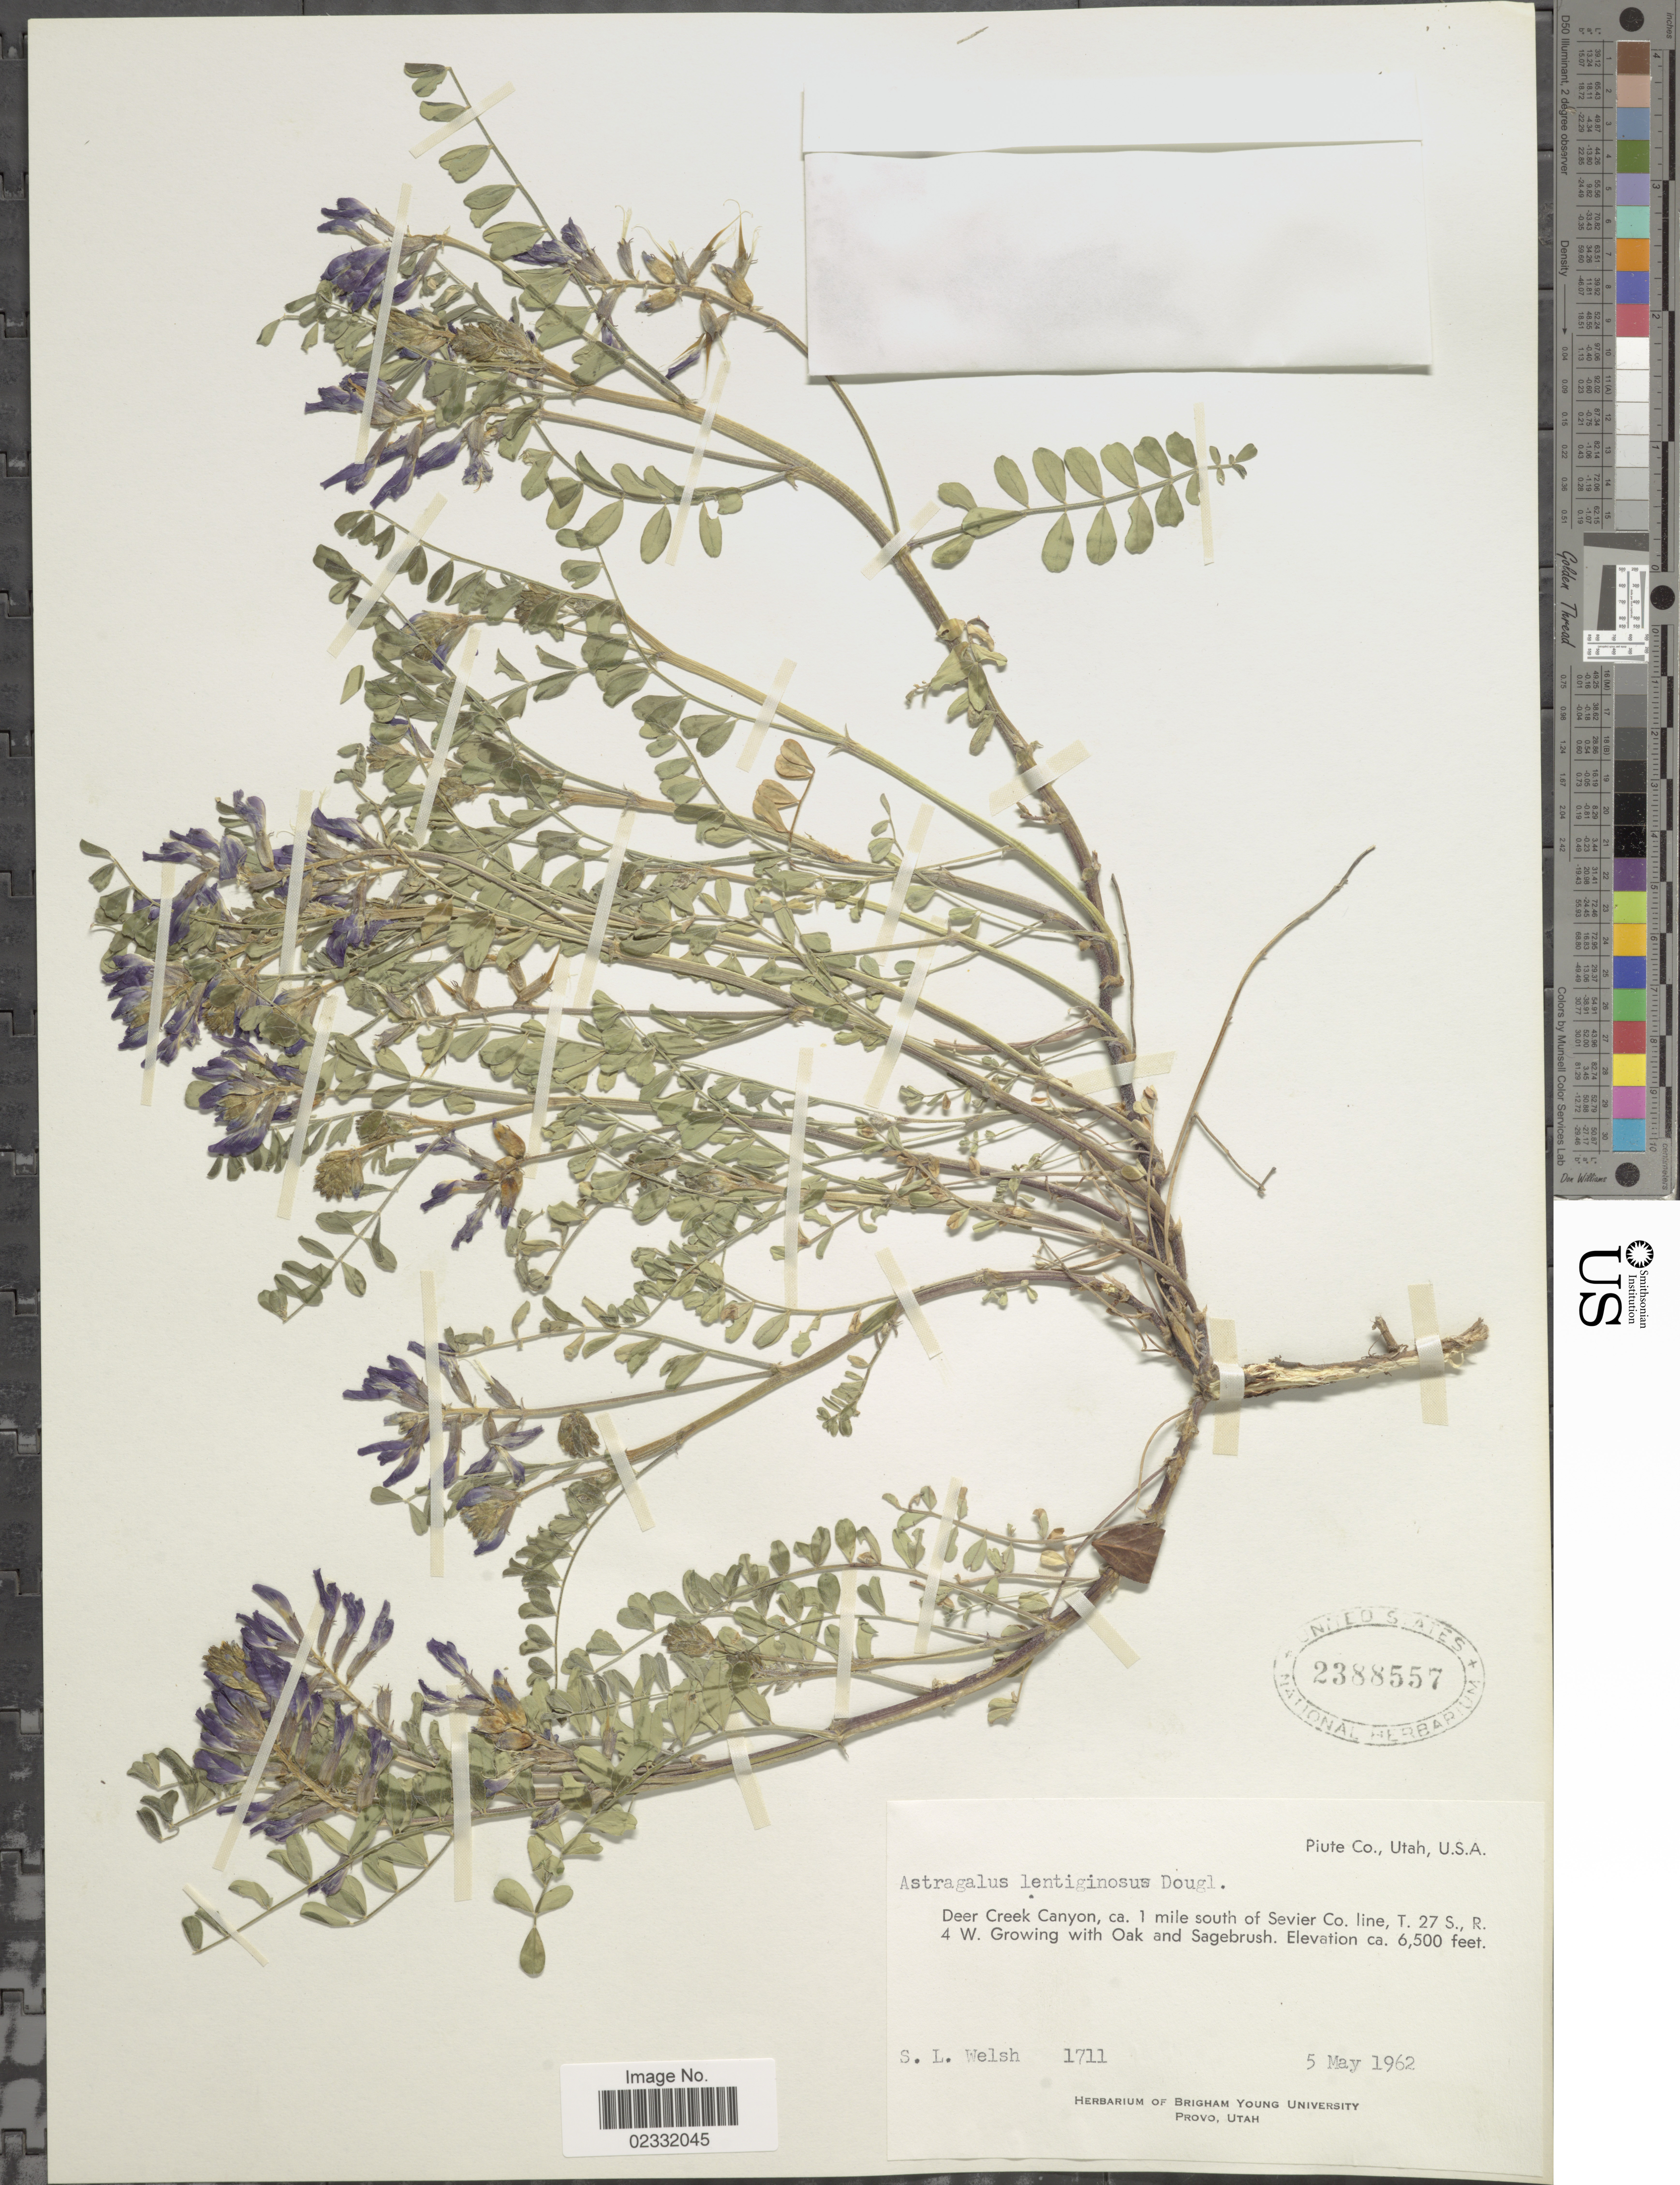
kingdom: Plantae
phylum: Tracheophyta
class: Magnoliopsida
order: Fabales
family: Fabaceae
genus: Astragalus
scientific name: Astragalus lentiginosus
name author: Douglas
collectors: S. Welsh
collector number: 1711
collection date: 1962-05-05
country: United States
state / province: Utah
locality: Piute Co., Deer Creek Canyon, ca. 1 mile south of Sevier Co. line, T. 27 S, R. 4 W.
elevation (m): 1981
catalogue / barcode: US 2388557